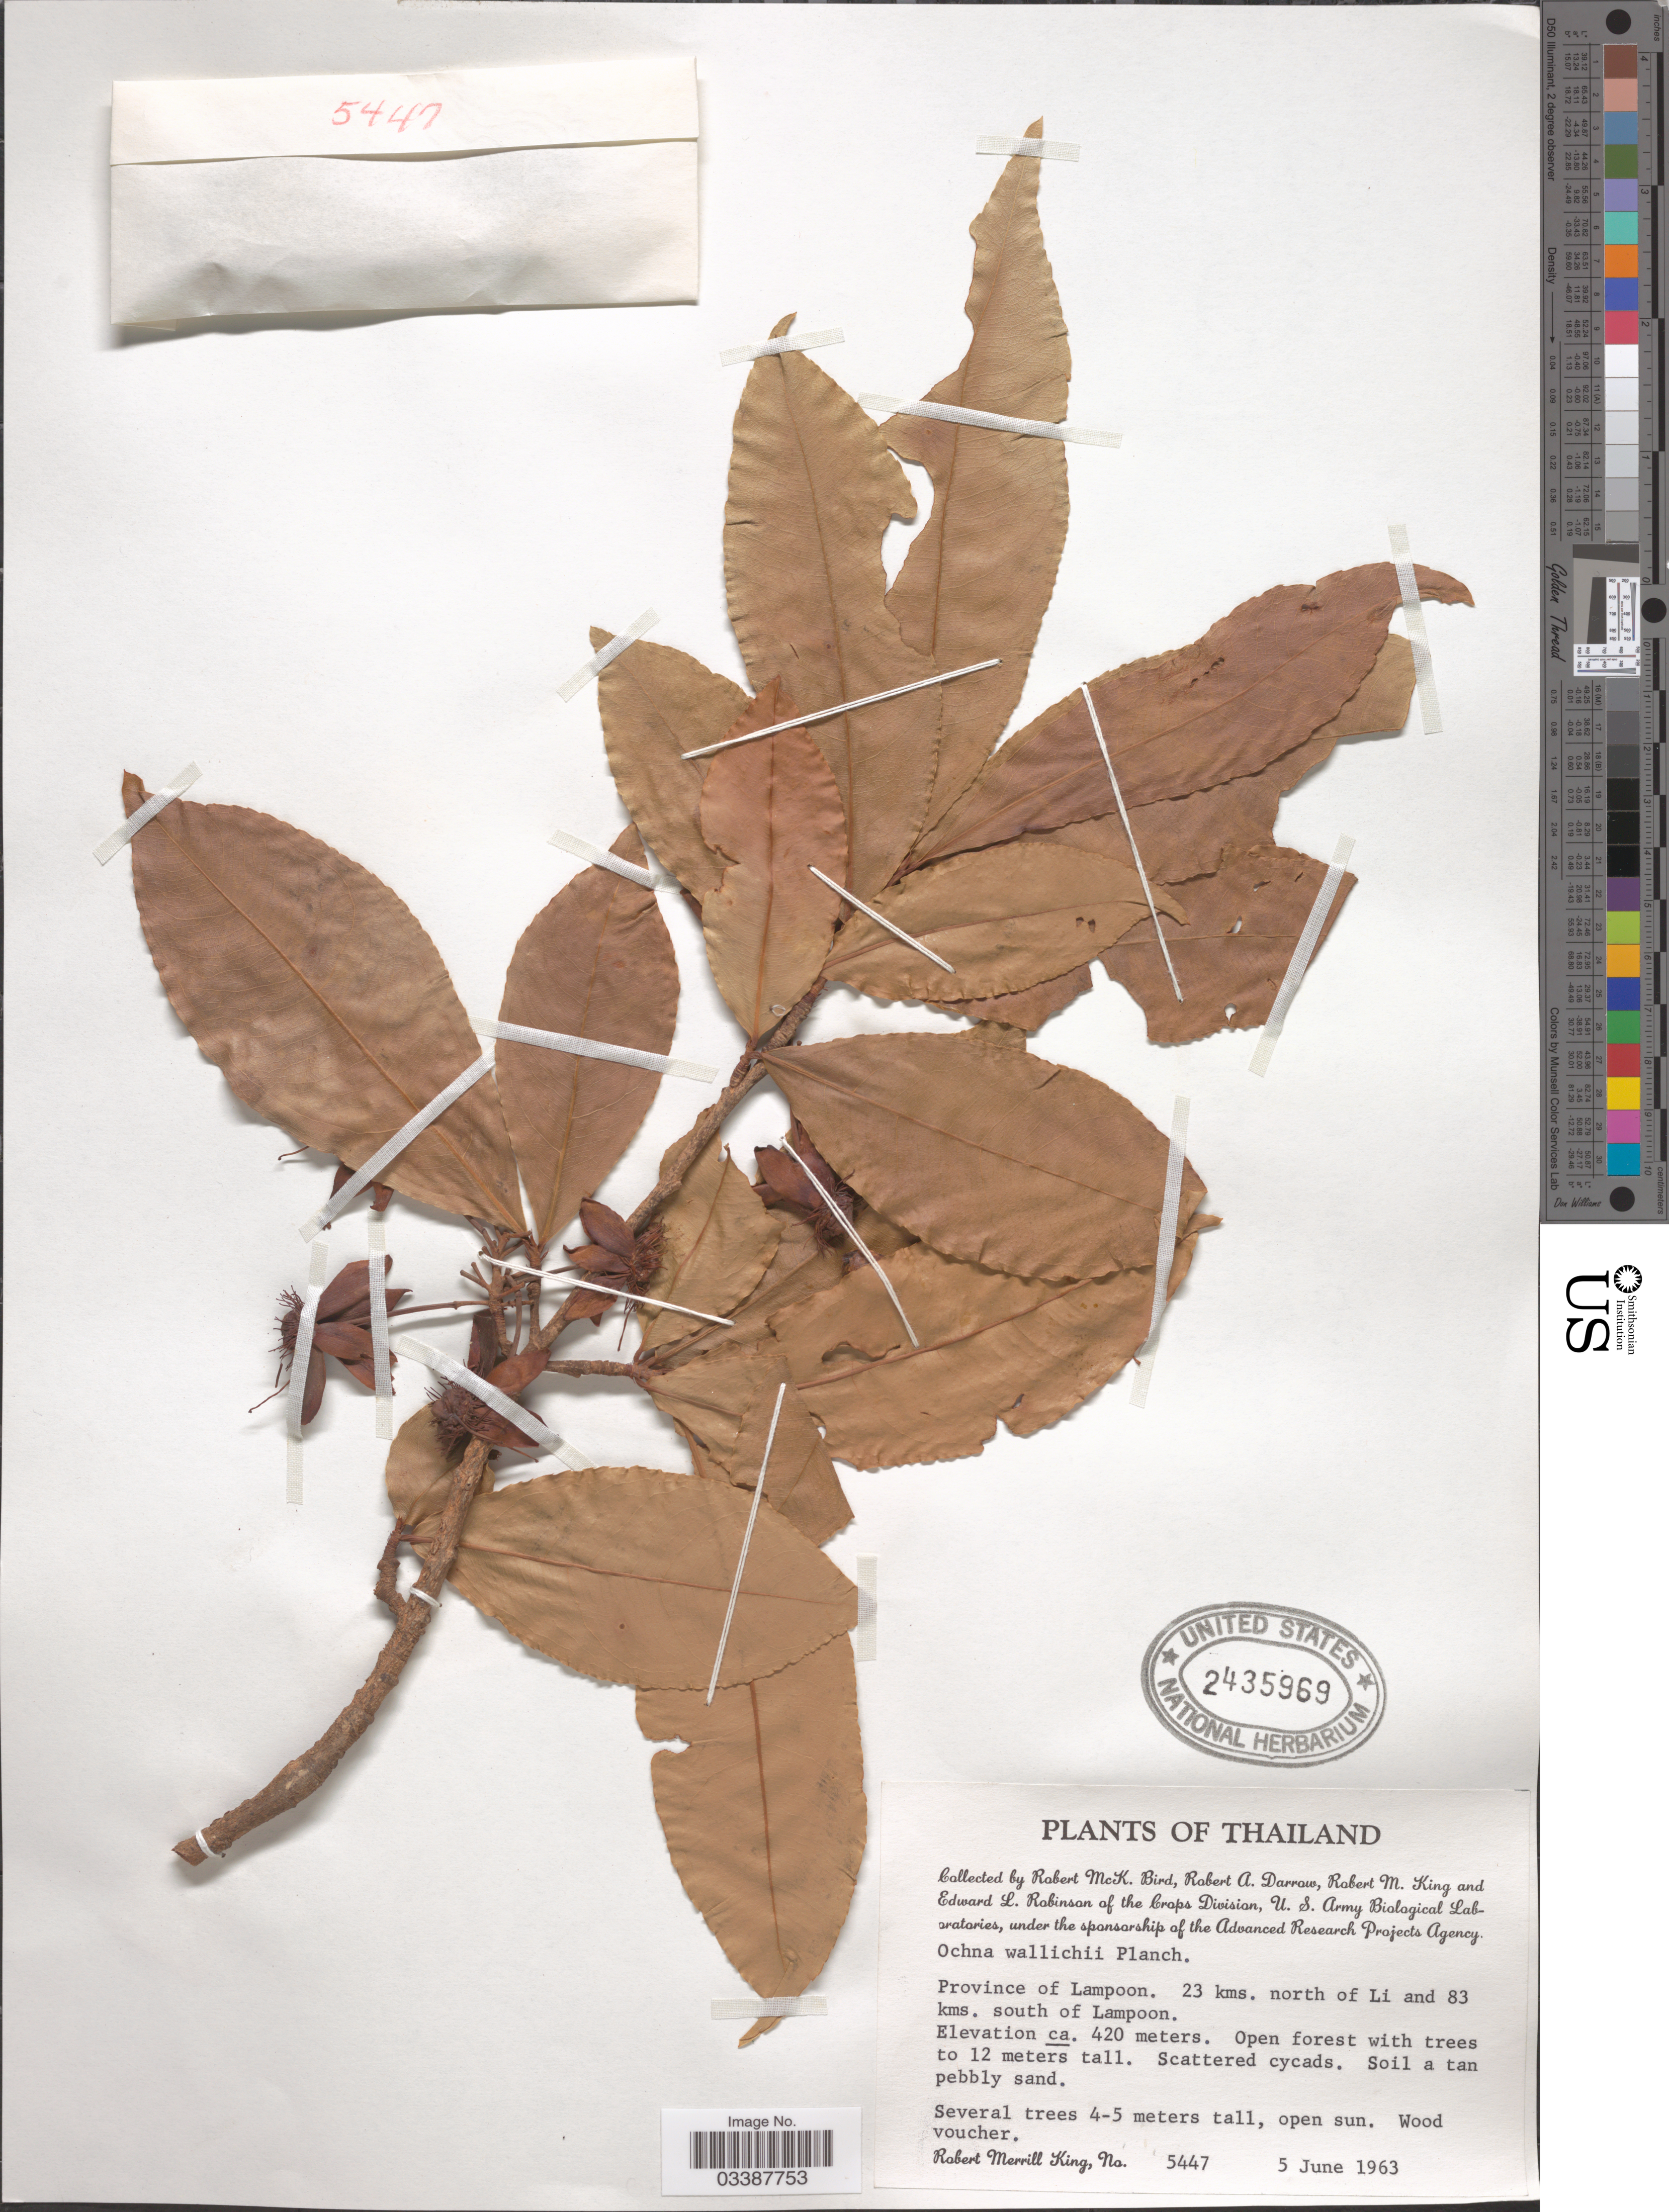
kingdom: Plantae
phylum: Tracheophyta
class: Magnoliopsida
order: Malpighiales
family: Ochnaceae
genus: Ochna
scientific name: Ochna integerrima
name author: Merr.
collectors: R. M. King, R. M. Bird, R. A. Darrow & E. L. Robinson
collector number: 5447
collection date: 1963-06-05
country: Thailand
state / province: Lamphun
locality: Province of Lampoon. 23 kms. north of Li and 83 kms. south of Lampoon.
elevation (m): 420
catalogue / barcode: US 2435969